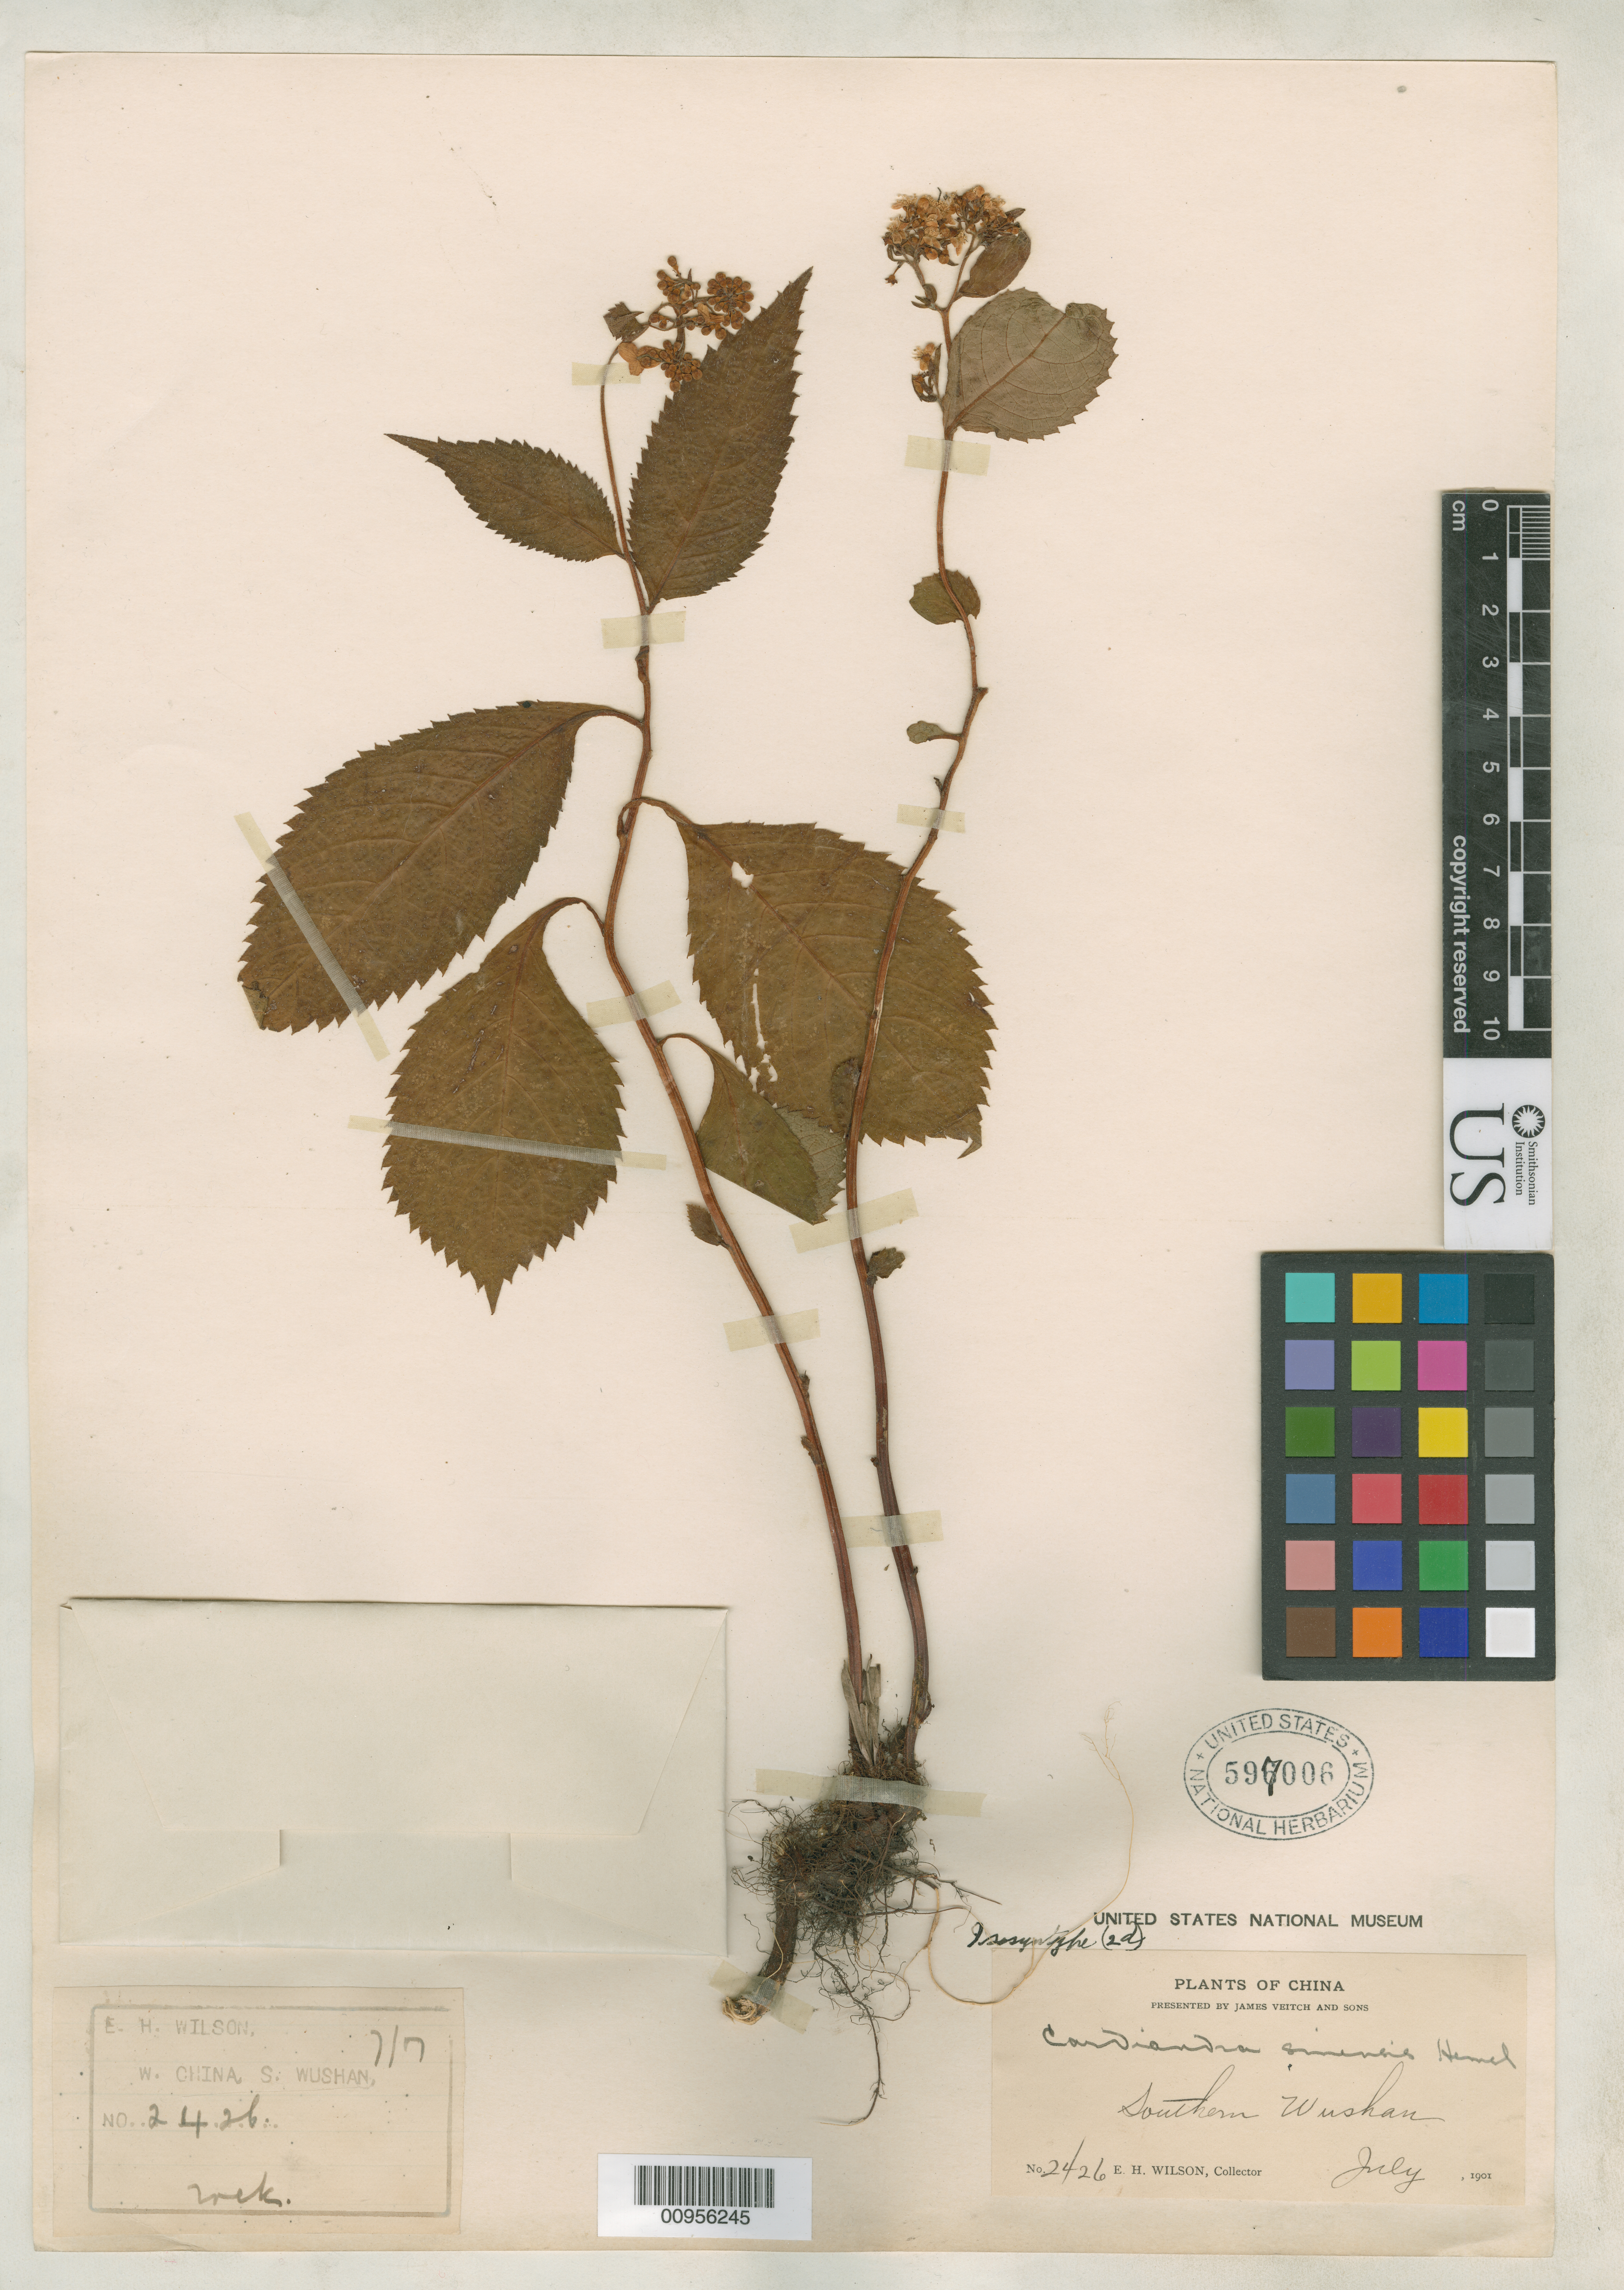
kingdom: Plantae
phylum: Tracheophyta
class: Magnoliopsida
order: Cornales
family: Hydrangeaceae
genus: Cardiandra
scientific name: Cardiandra sinensis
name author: Hemsl.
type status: Isosyntype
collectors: E. H. Wilson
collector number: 2426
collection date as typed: Jul 1901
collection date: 1901-07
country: China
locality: Southern Wushan.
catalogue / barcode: US 597006